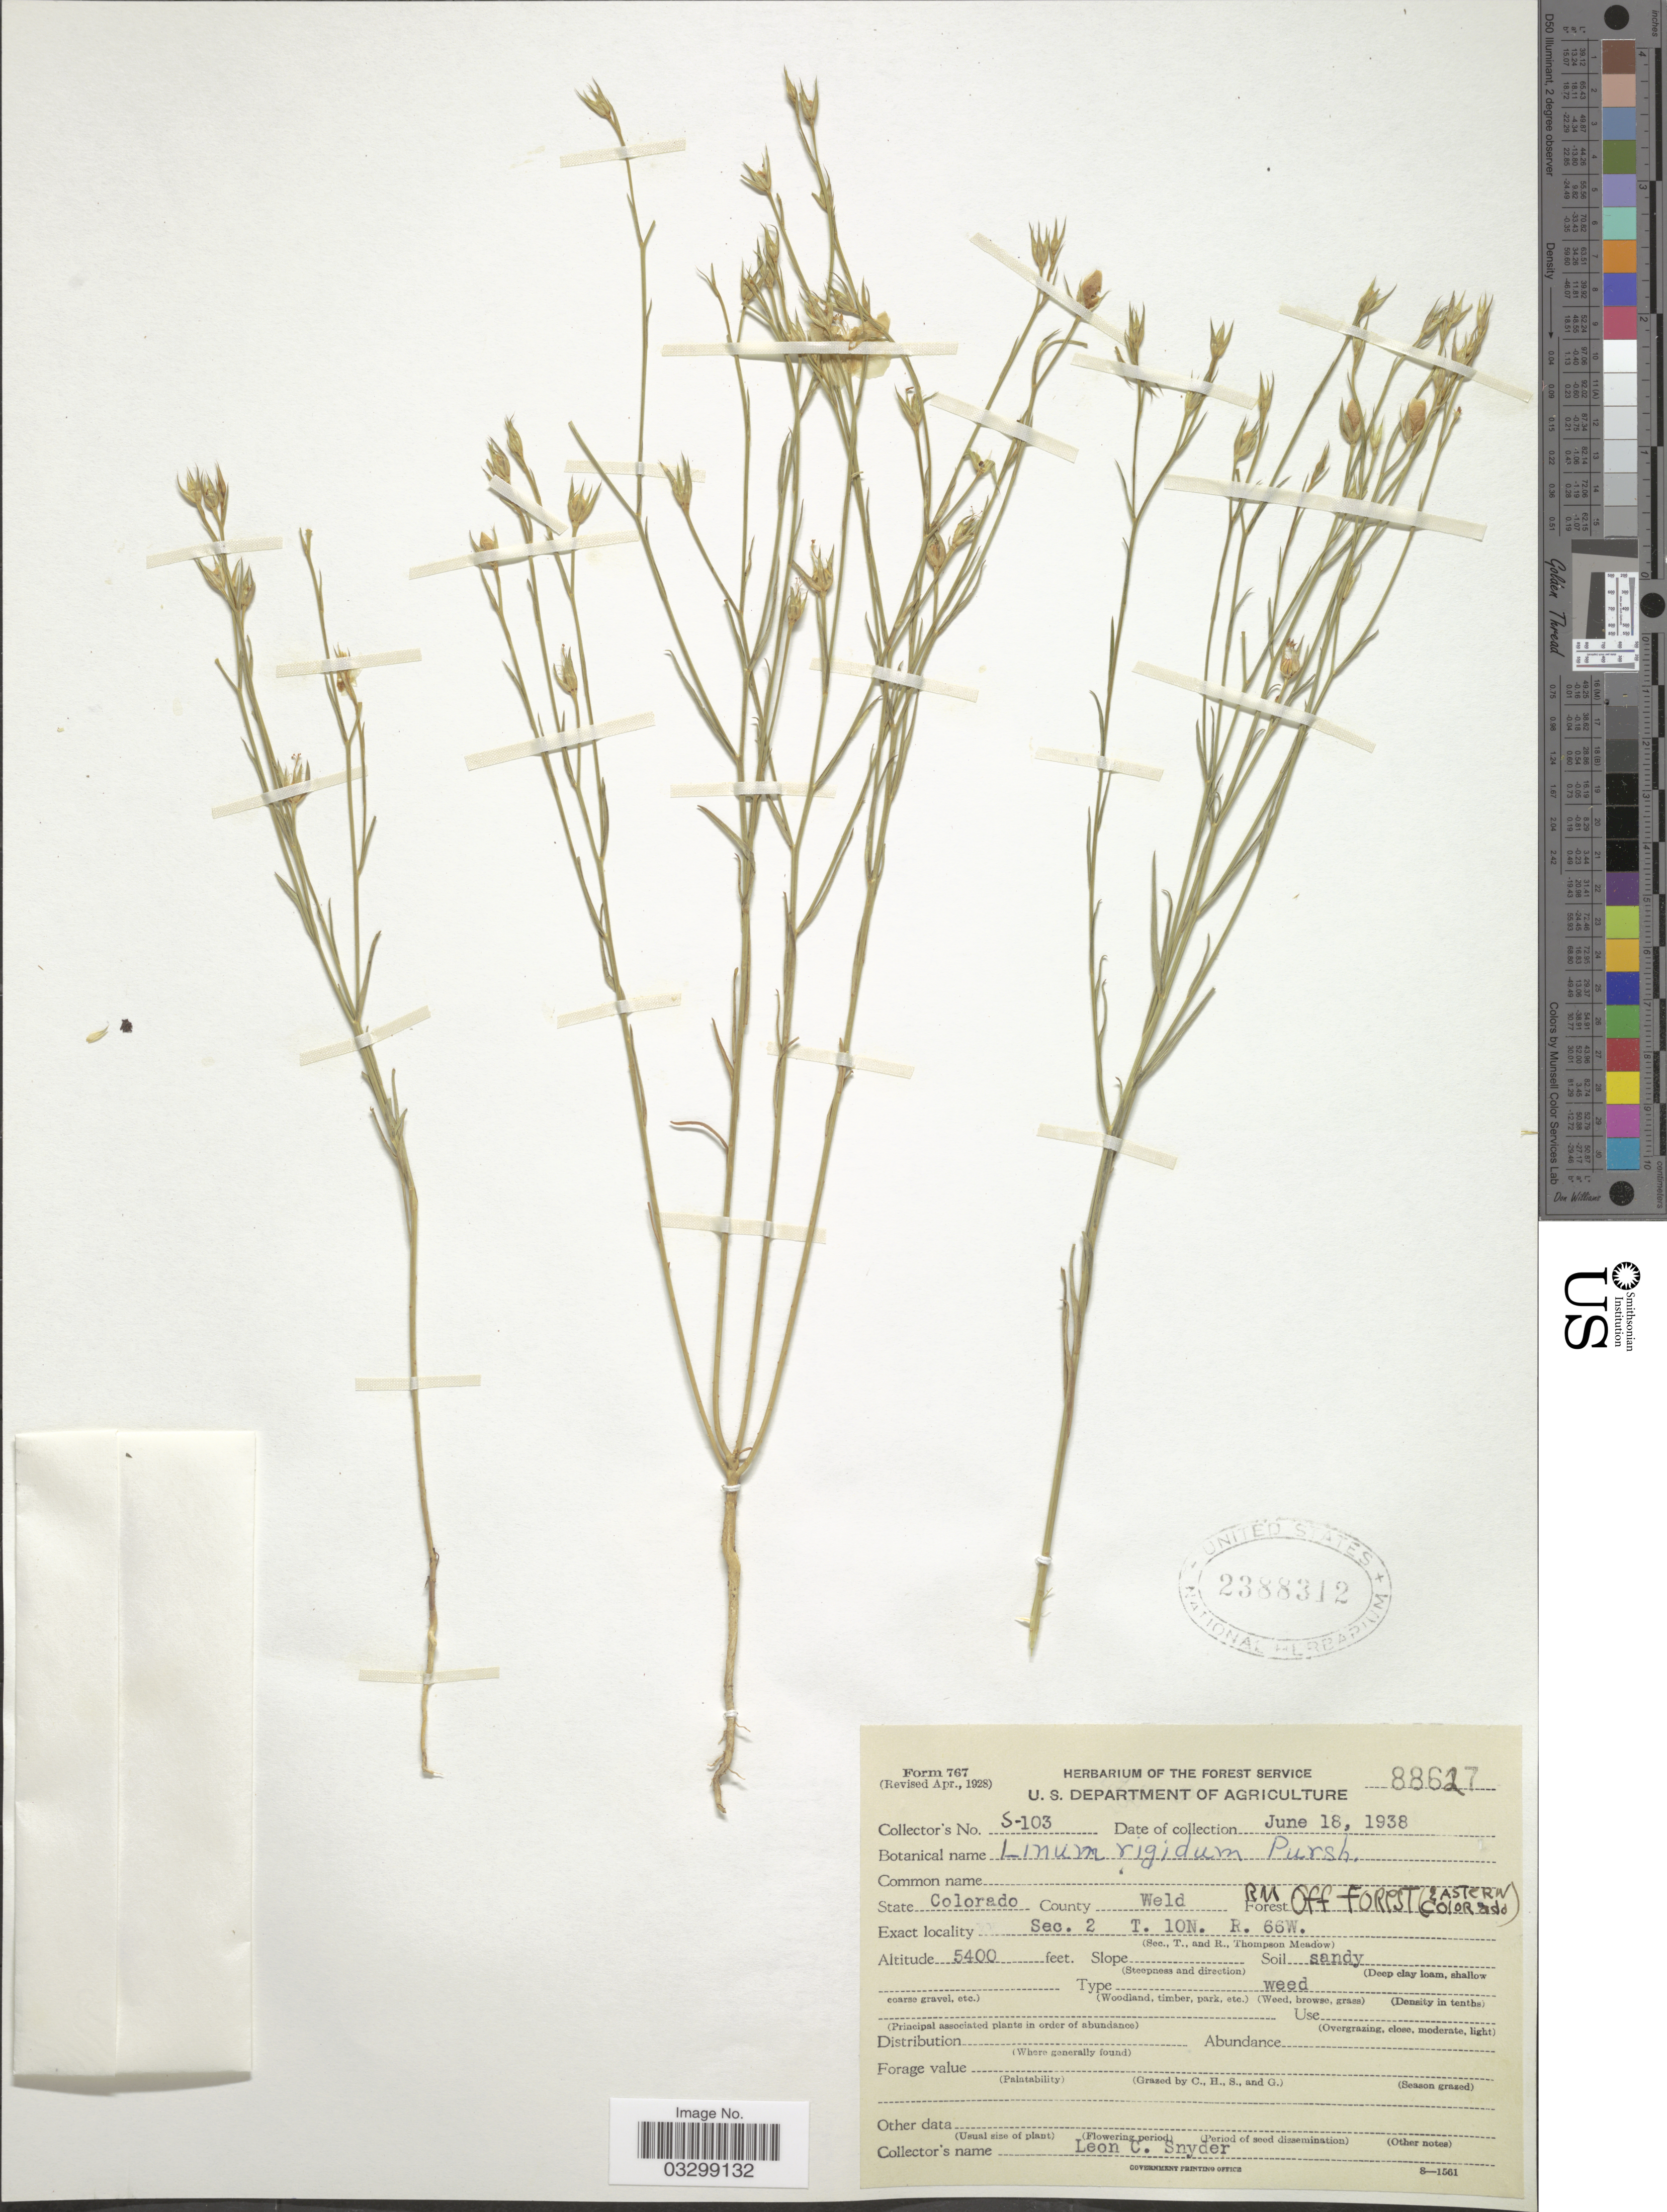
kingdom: Plantae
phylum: Tracheophyta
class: Magnoliopsida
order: Malpighiales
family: Linaceae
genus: Linum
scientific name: Linum rigidum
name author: Pursh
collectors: L. Snyder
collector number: S-103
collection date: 1938-06-18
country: United States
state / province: Colorado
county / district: Weld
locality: County Weld. RN off Forest (Eastern Colorado). Sec. 2 T. 10N. R. 66W.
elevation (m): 1646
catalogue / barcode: US 2388312